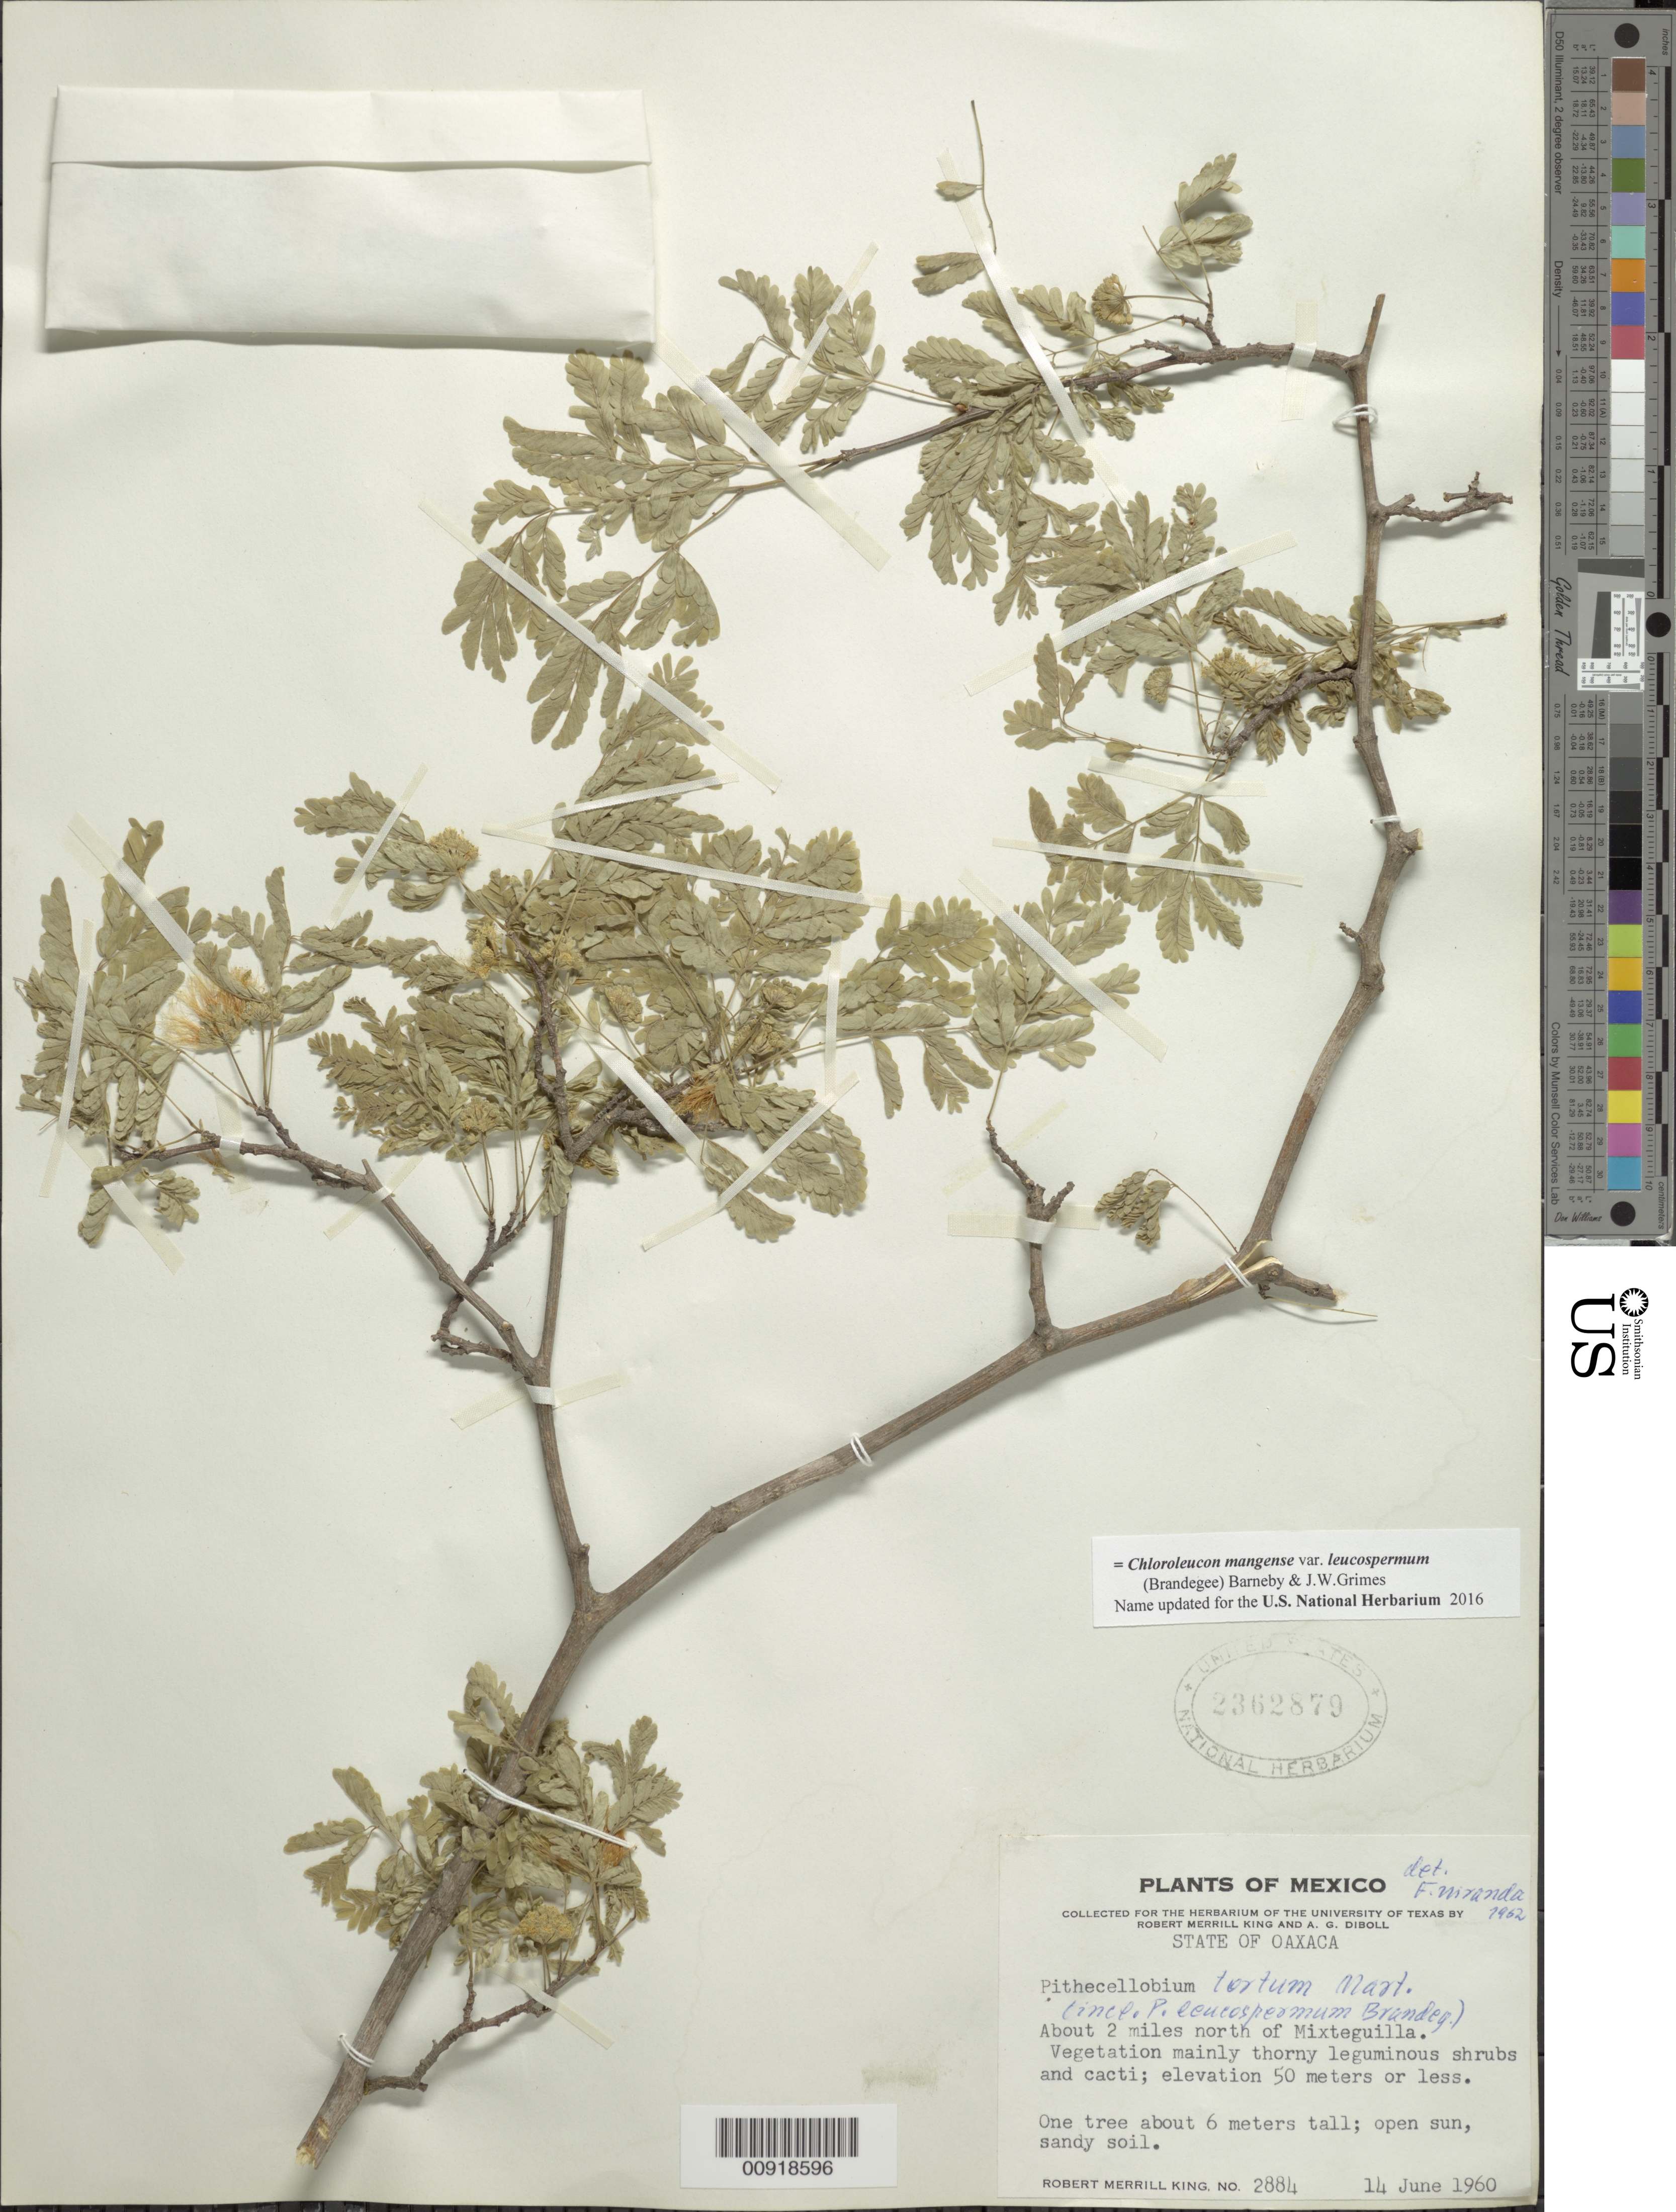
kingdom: Plantae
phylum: Tracheophyta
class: Magnoliopsida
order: Fabales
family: Fabaceae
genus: Chloroleucon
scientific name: Chloroleucon mangense var. leucospermum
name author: (Brandegee) Barneby & J.W. Grimes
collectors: R. M. King & A. Diboll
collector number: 2884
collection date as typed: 14 Jun 1960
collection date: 1960-06-14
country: Mexico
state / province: Oaxaca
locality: About 2 miles north of Mixteguilla.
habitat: Open sun, sandy soil. Vegetation mainly thorny leguminous shrubs and cacti.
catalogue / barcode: US 2362879